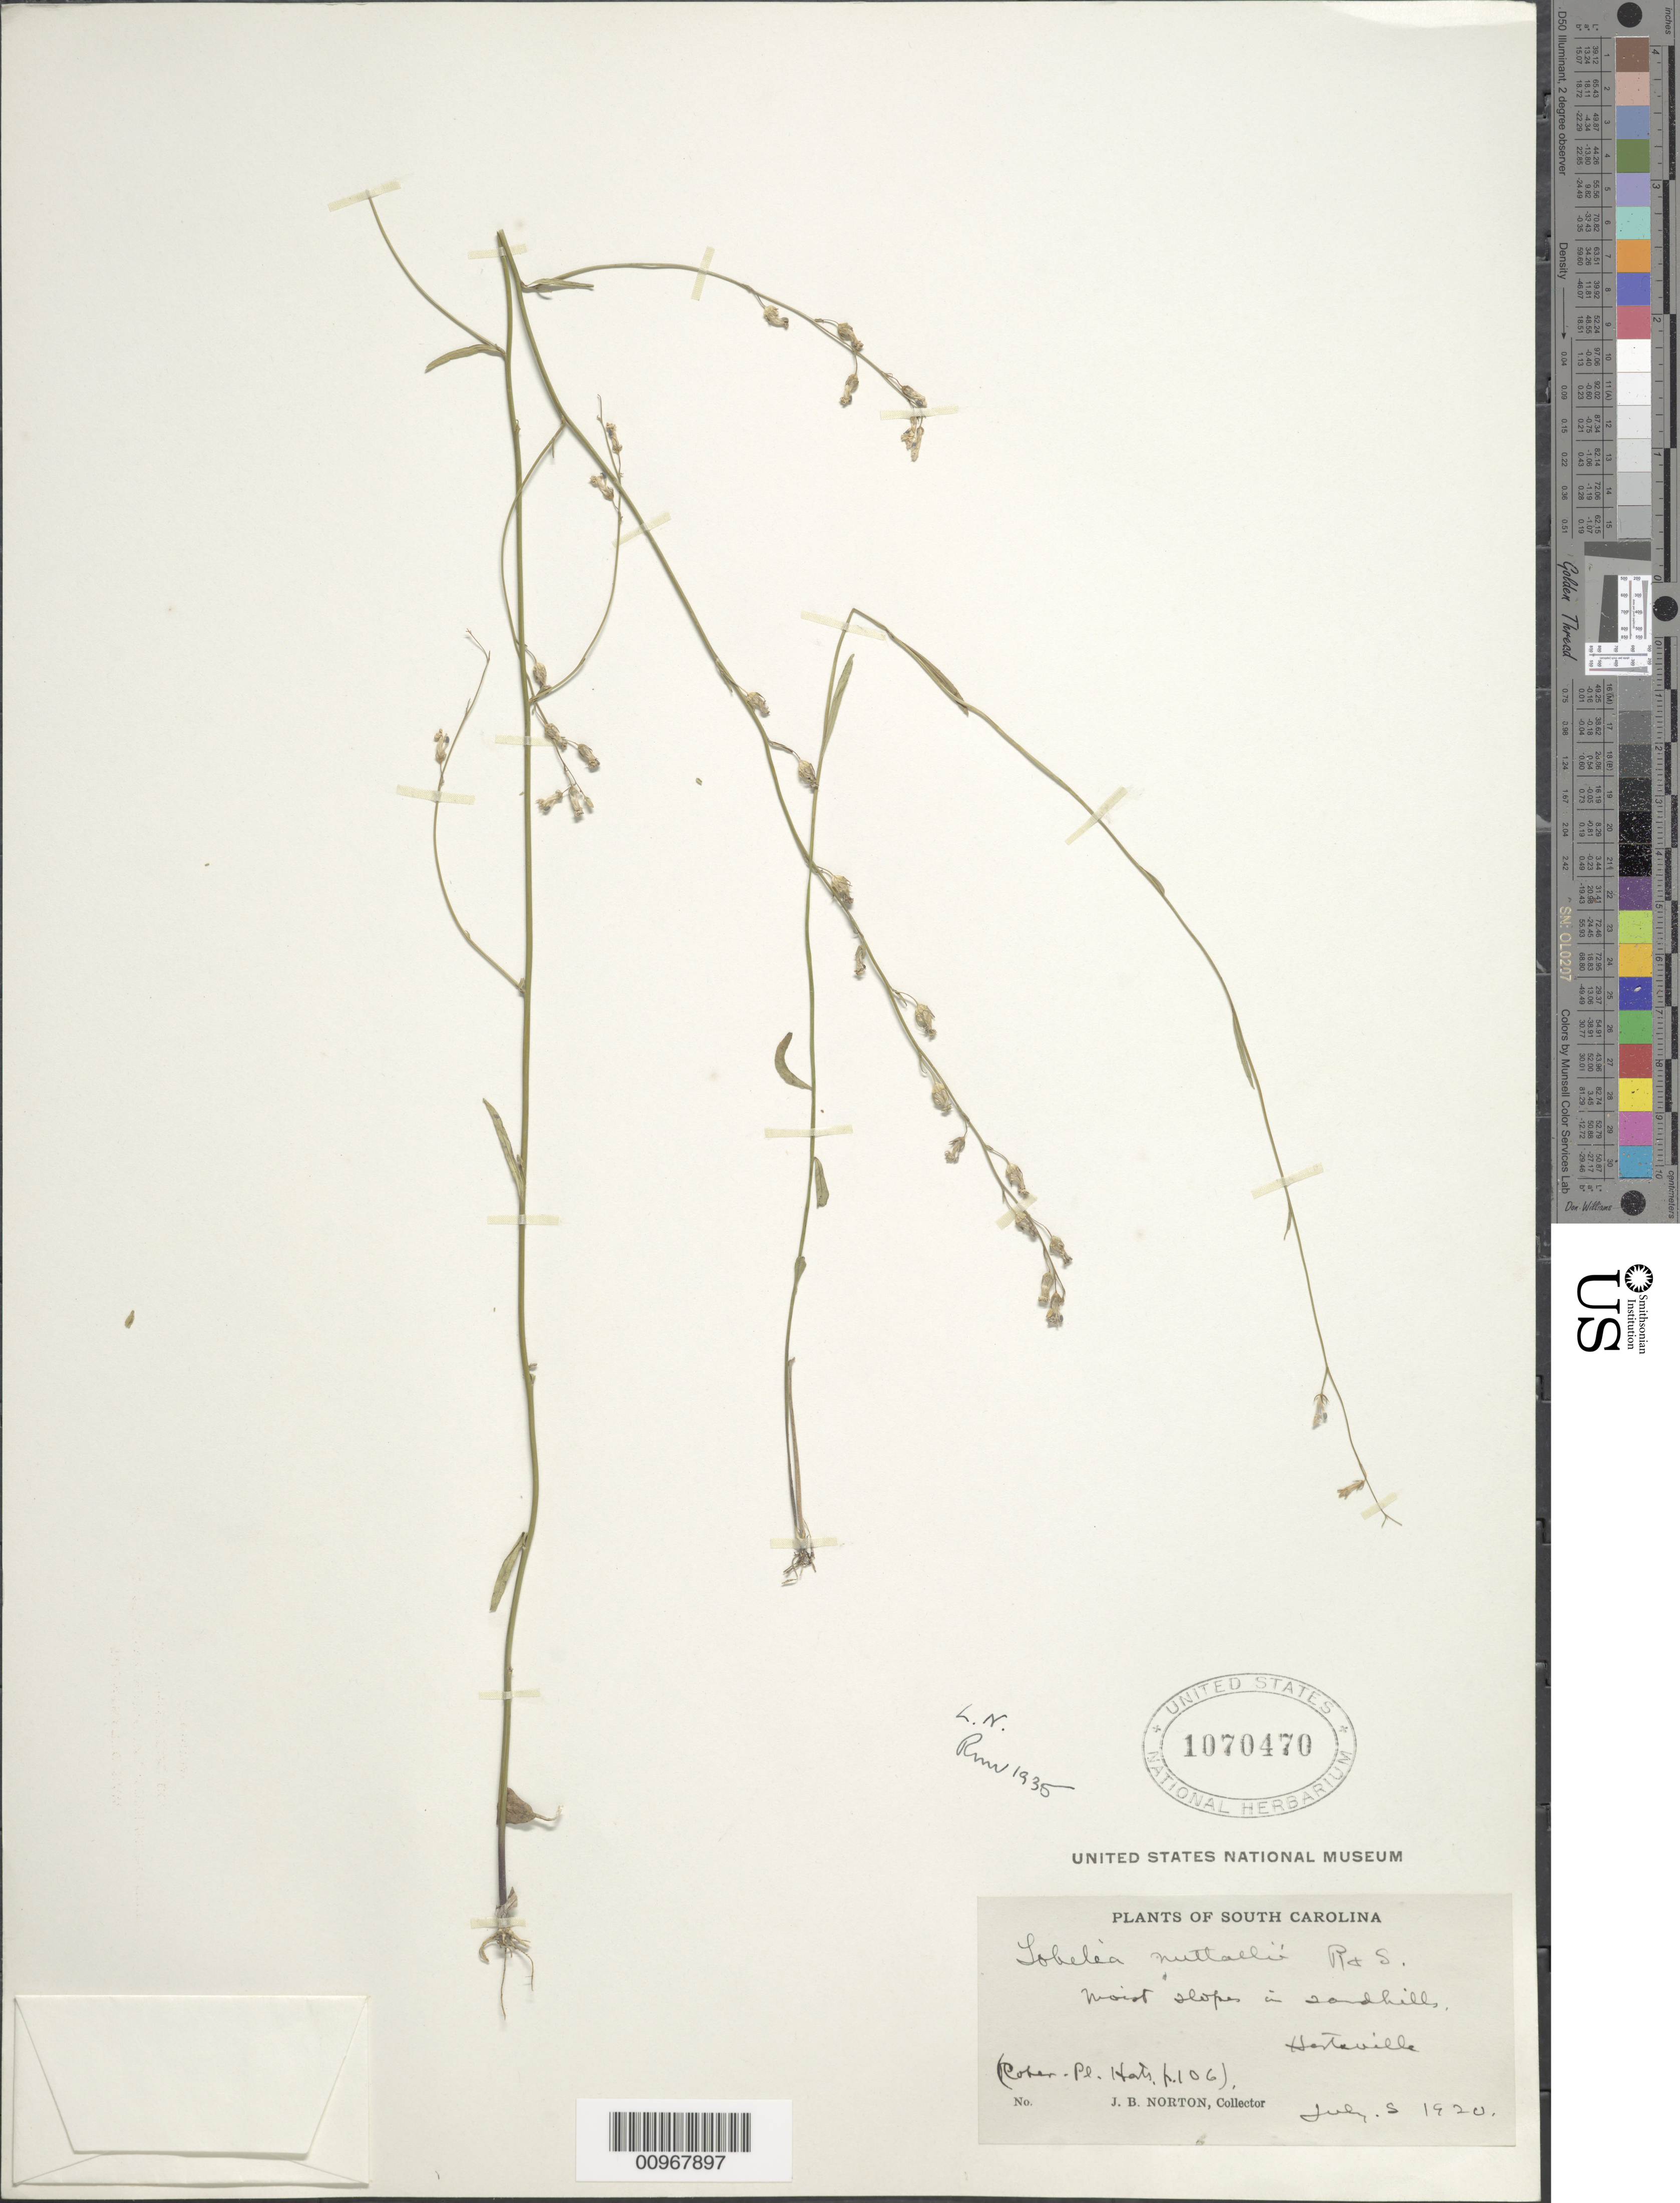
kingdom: Plantae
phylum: Tracheophyta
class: Magnoliopsida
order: Asterales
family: Campanulaceae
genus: Lobelia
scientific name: Lobelia nuttallii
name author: Schult.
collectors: J. Norton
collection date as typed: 08 Jul 1920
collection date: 1920-07-08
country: United States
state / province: South Carolina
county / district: Darlington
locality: Hartsville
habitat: moist slopes in sandhills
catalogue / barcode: US 1070470